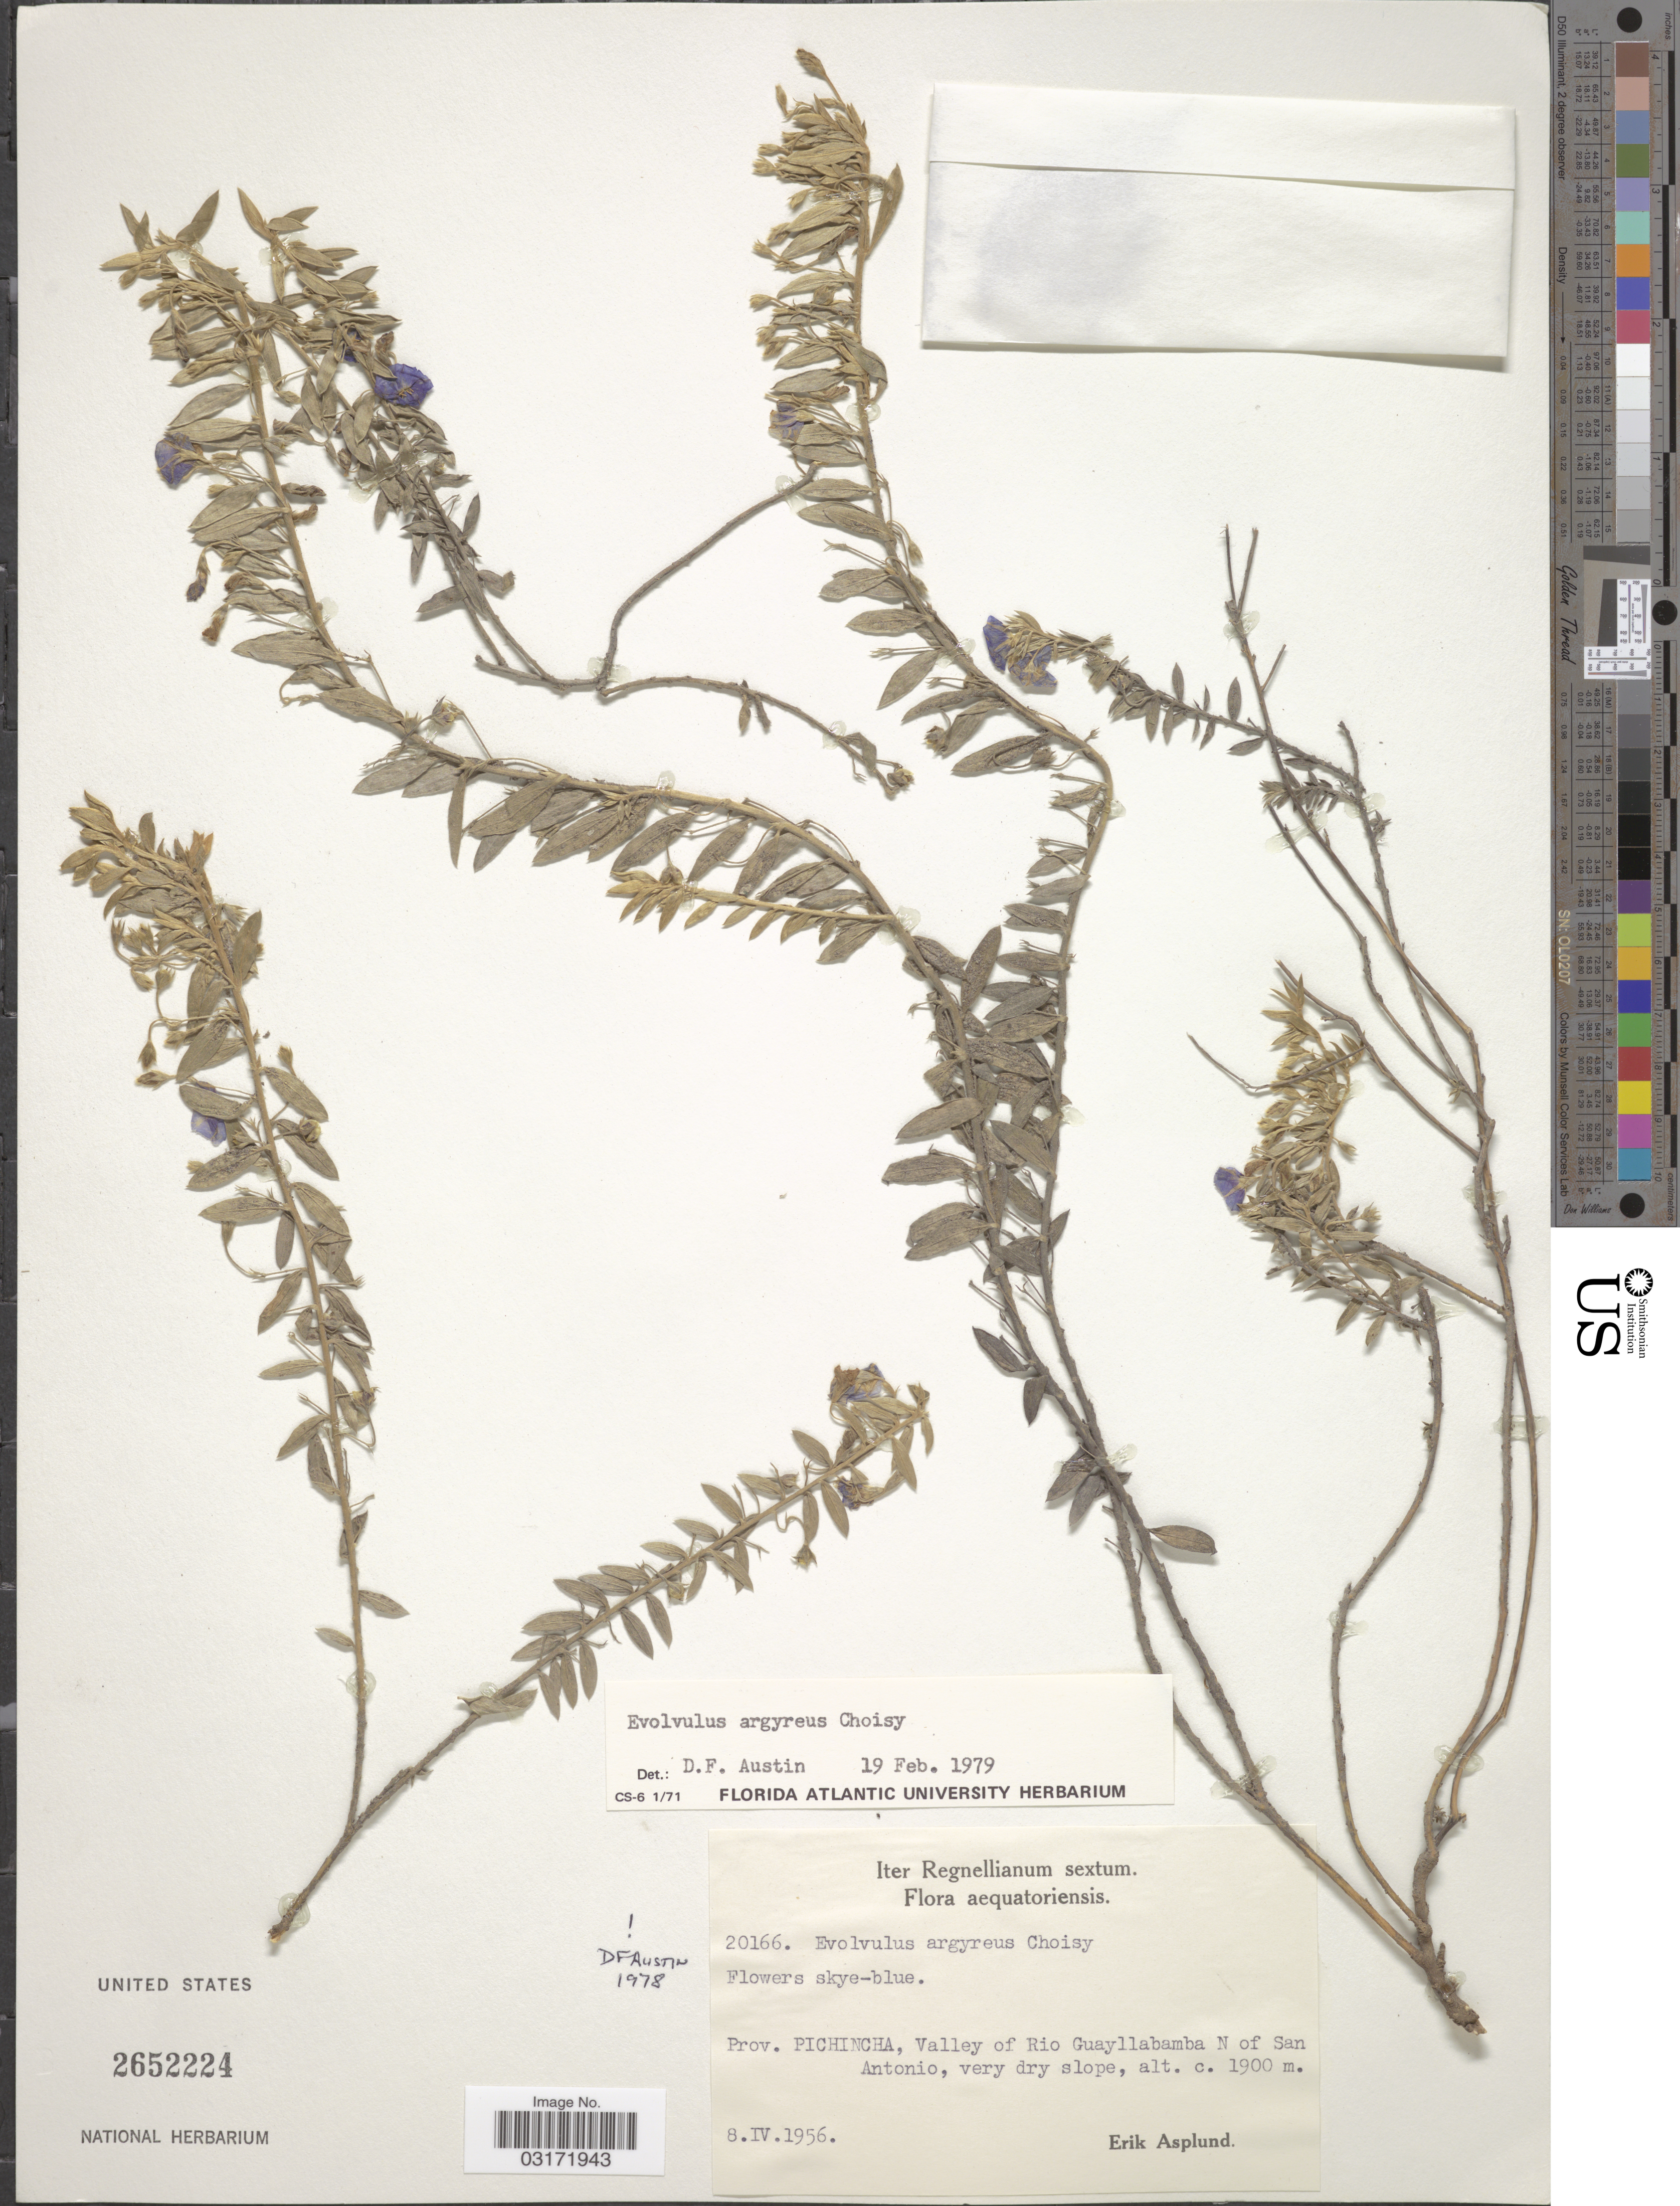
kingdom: Plantae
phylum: Tracheophyta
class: Magnoliopsida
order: Solanales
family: Convolvulaceae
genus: Evolvulus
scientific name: Evolvulus argyreus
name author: Choisy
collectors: E. Asplund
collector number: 20166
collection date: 1956-04-08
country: Ecuador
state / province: Pichincha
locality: Valley of Rio Guayllabamba N of San Antonio, very dry slope.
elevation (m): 1900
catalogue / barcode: US 2652224